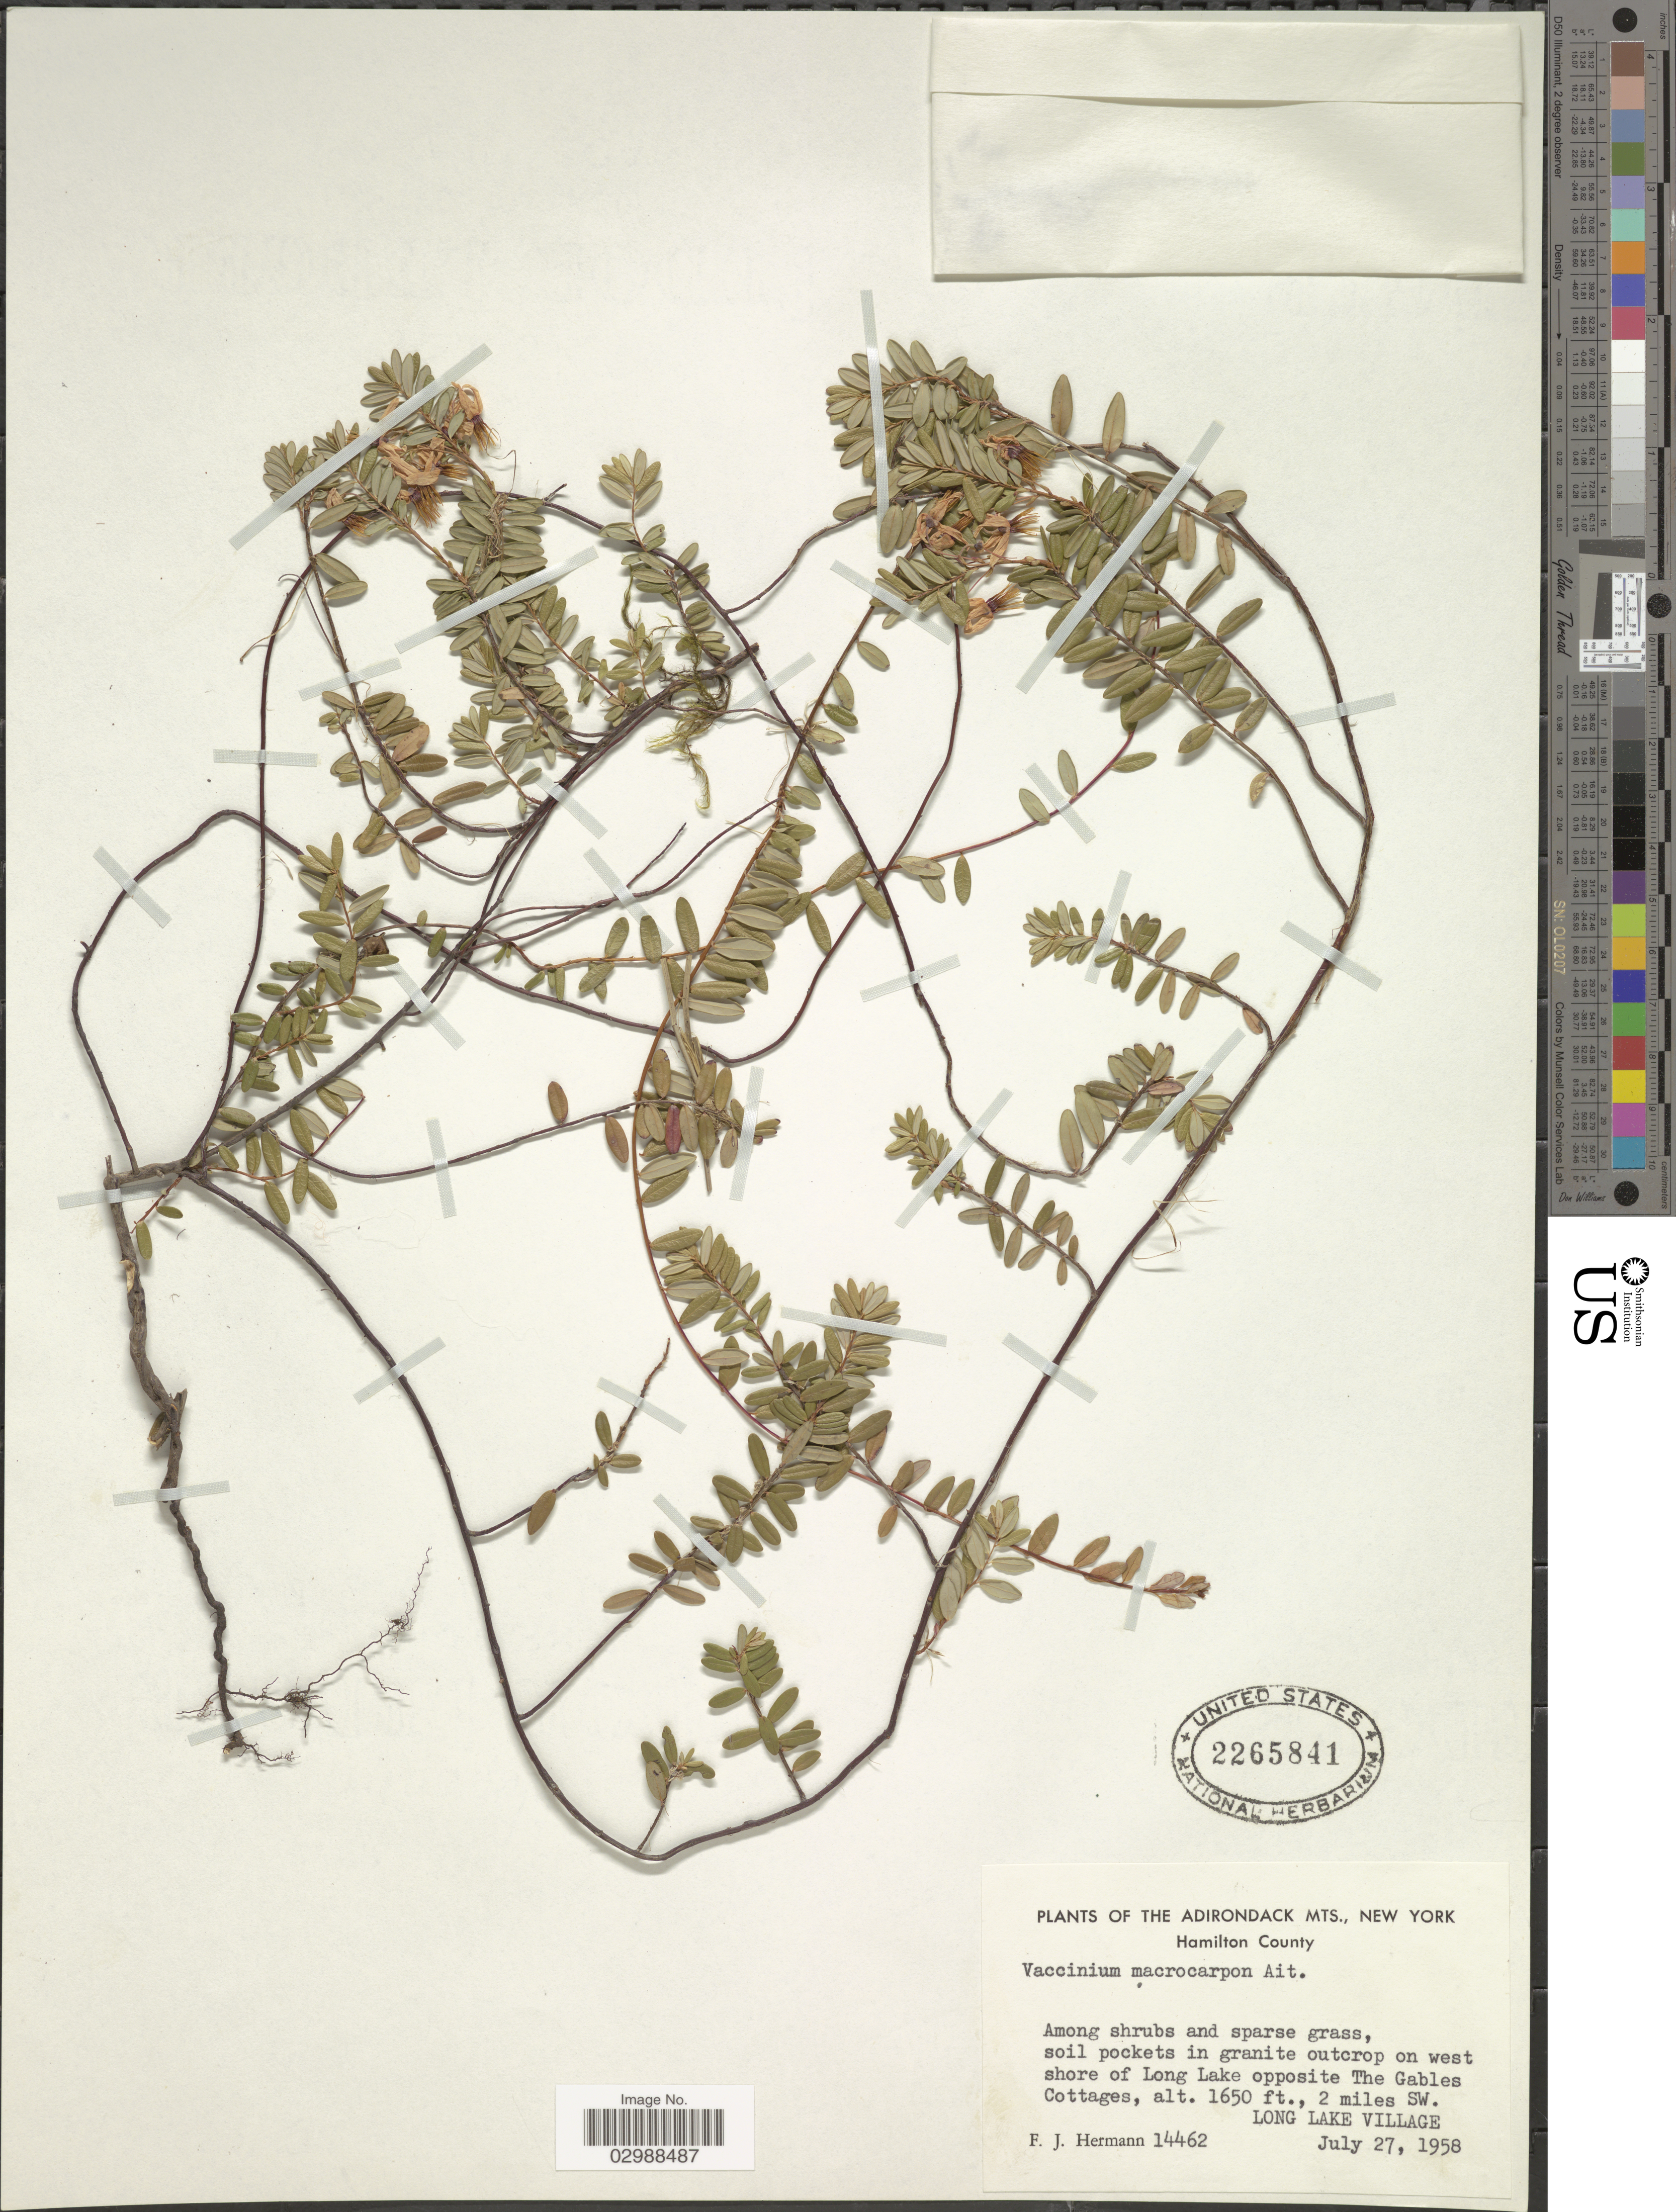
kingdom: Plantae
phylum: Tracheophyta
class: Magnoliopsida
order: Ericales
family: Ericaceae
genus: Vaccinium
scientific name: Vaccinium macrocarpon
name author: Aiton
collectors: F. J. Hermann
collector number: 14462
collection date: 1958-07-27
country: United States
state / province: New York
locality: The Adirondack Mts., Hamilton County, on west shore of Long Lake opposite The Gables Cottages, Long Lake Village.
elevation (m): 503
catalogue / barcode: US 2265841